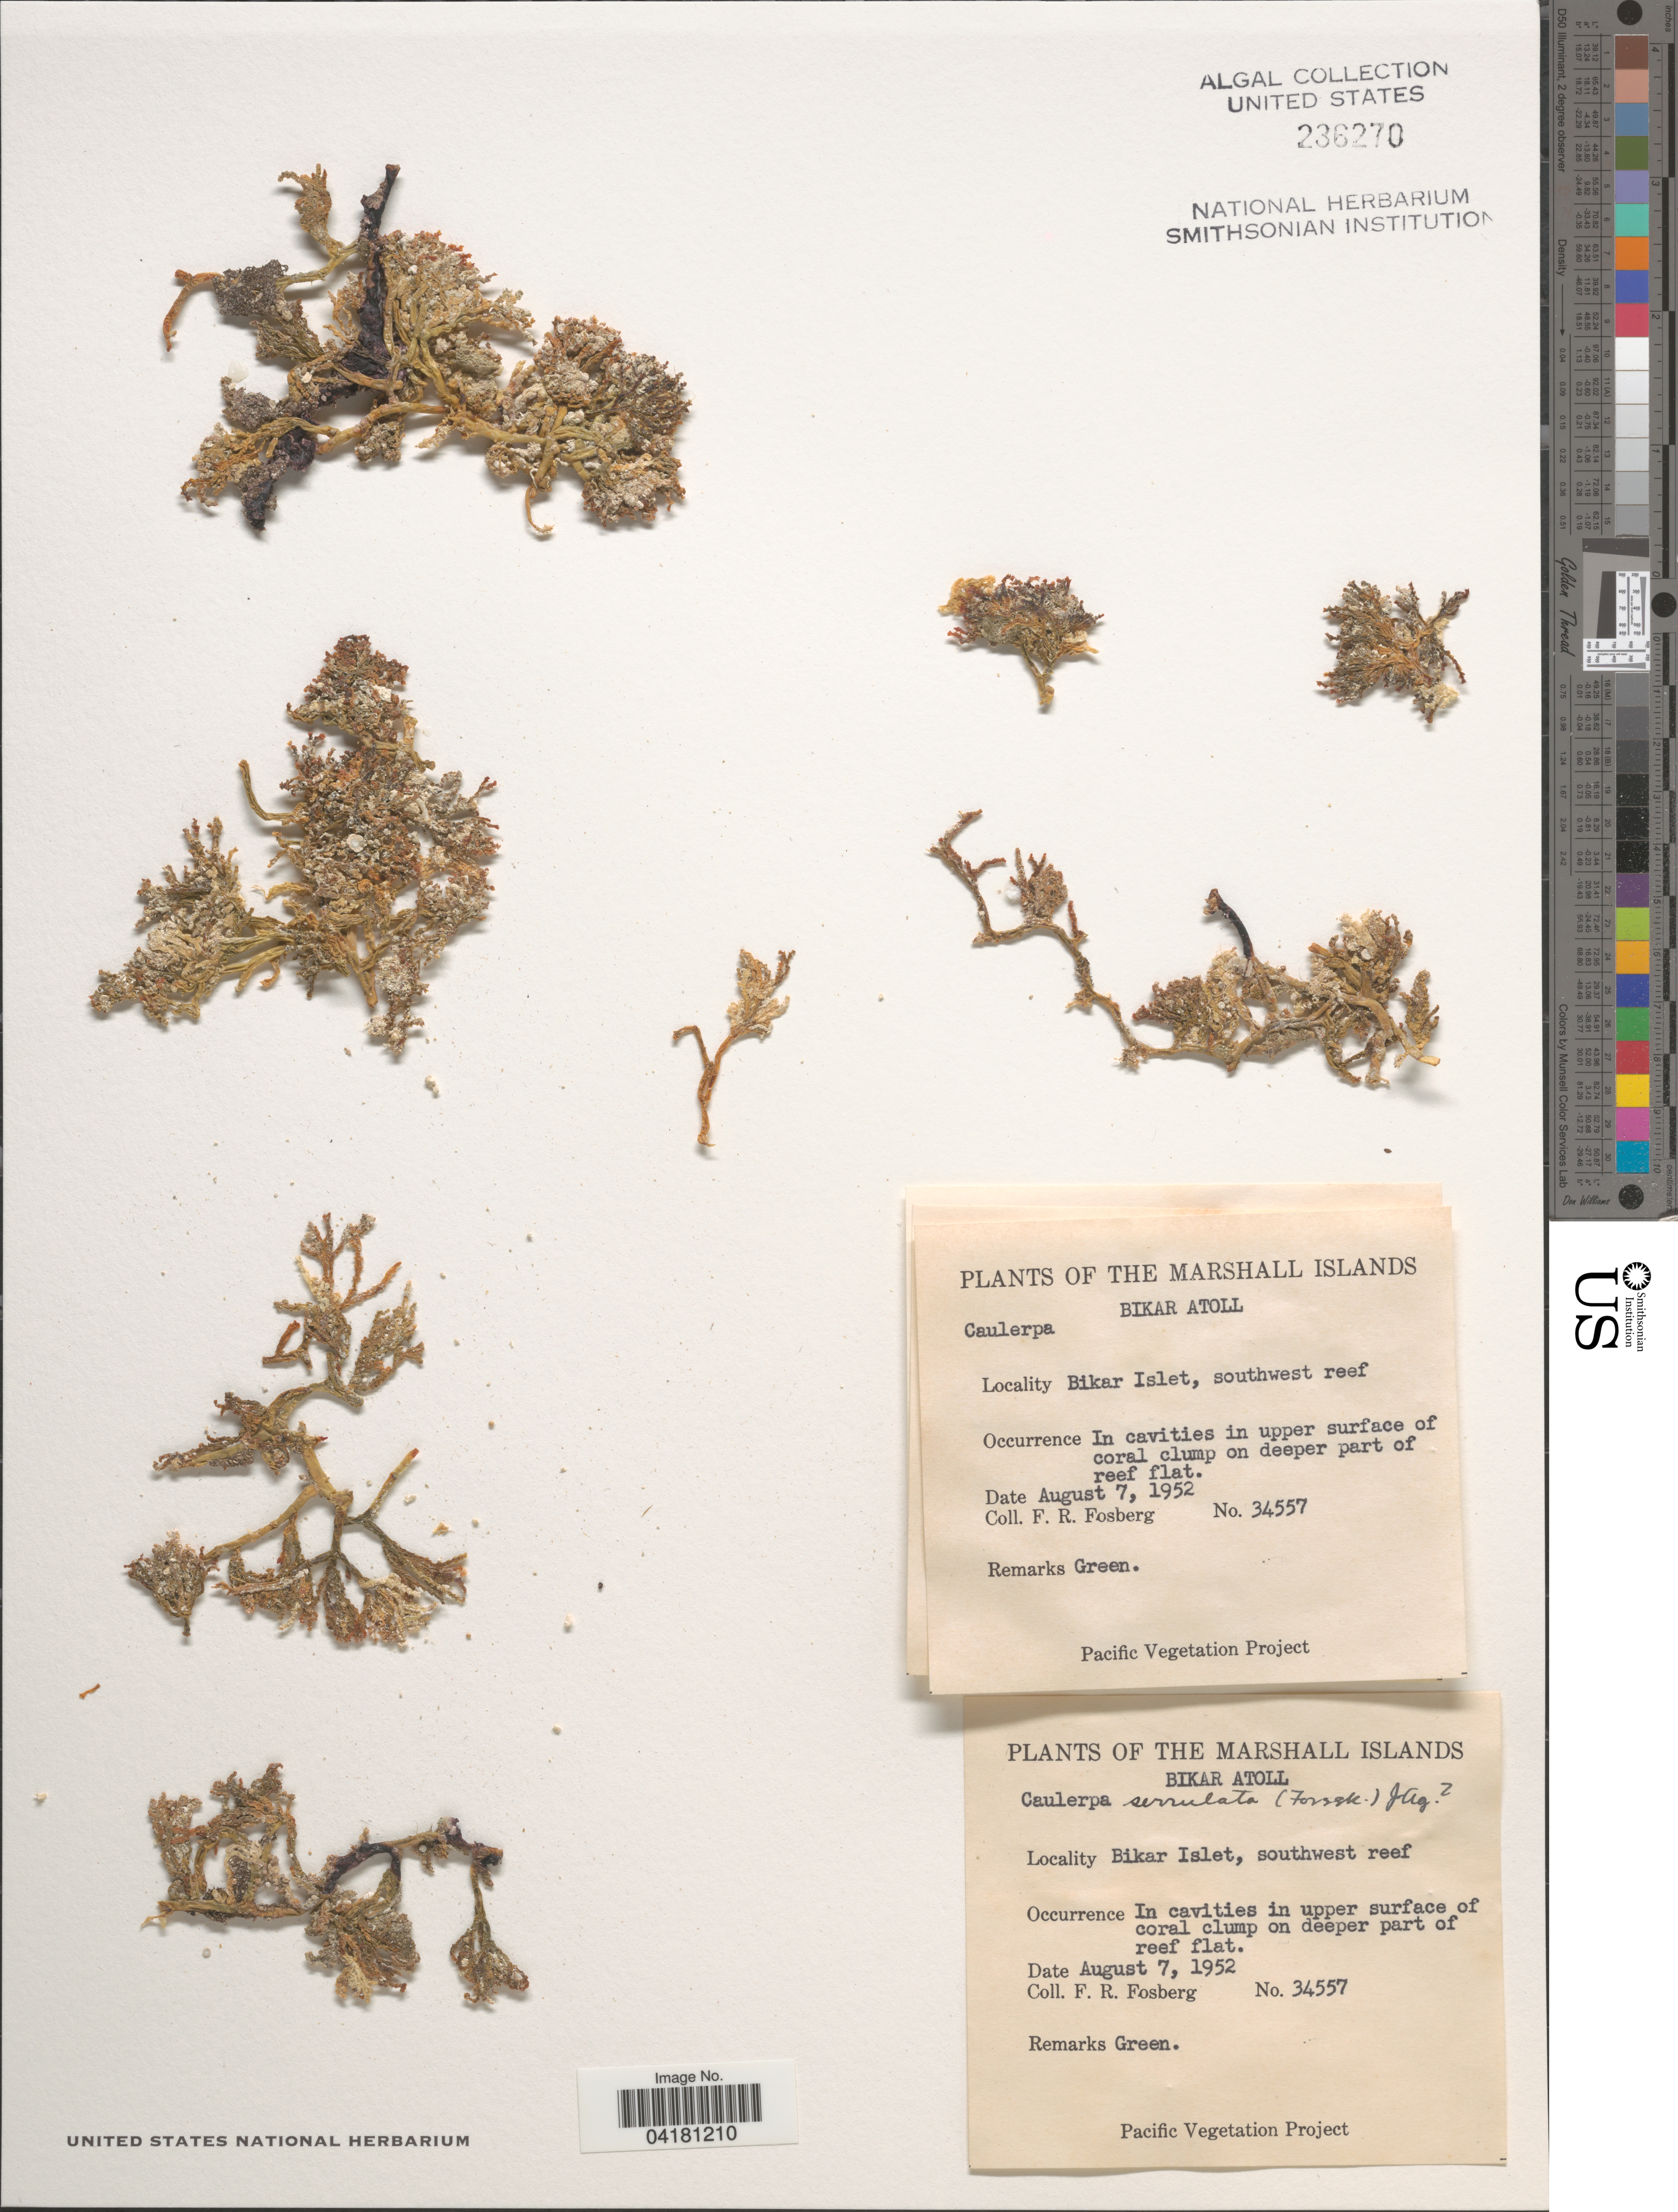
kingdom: Plantae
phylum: Chlorophyta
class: Ulvophyceae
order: Bryopsidales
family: Caulerpaceae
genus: Caulerpa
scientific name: Caulerpa serrulata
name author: (Forssk.) J. Agardh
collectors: F. R. Fosberg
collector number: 34557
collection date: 1952-08-07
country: Marshall Islands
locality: Bikar Atoll. Bikar Islet, southwest reef.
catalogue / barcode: US 236270